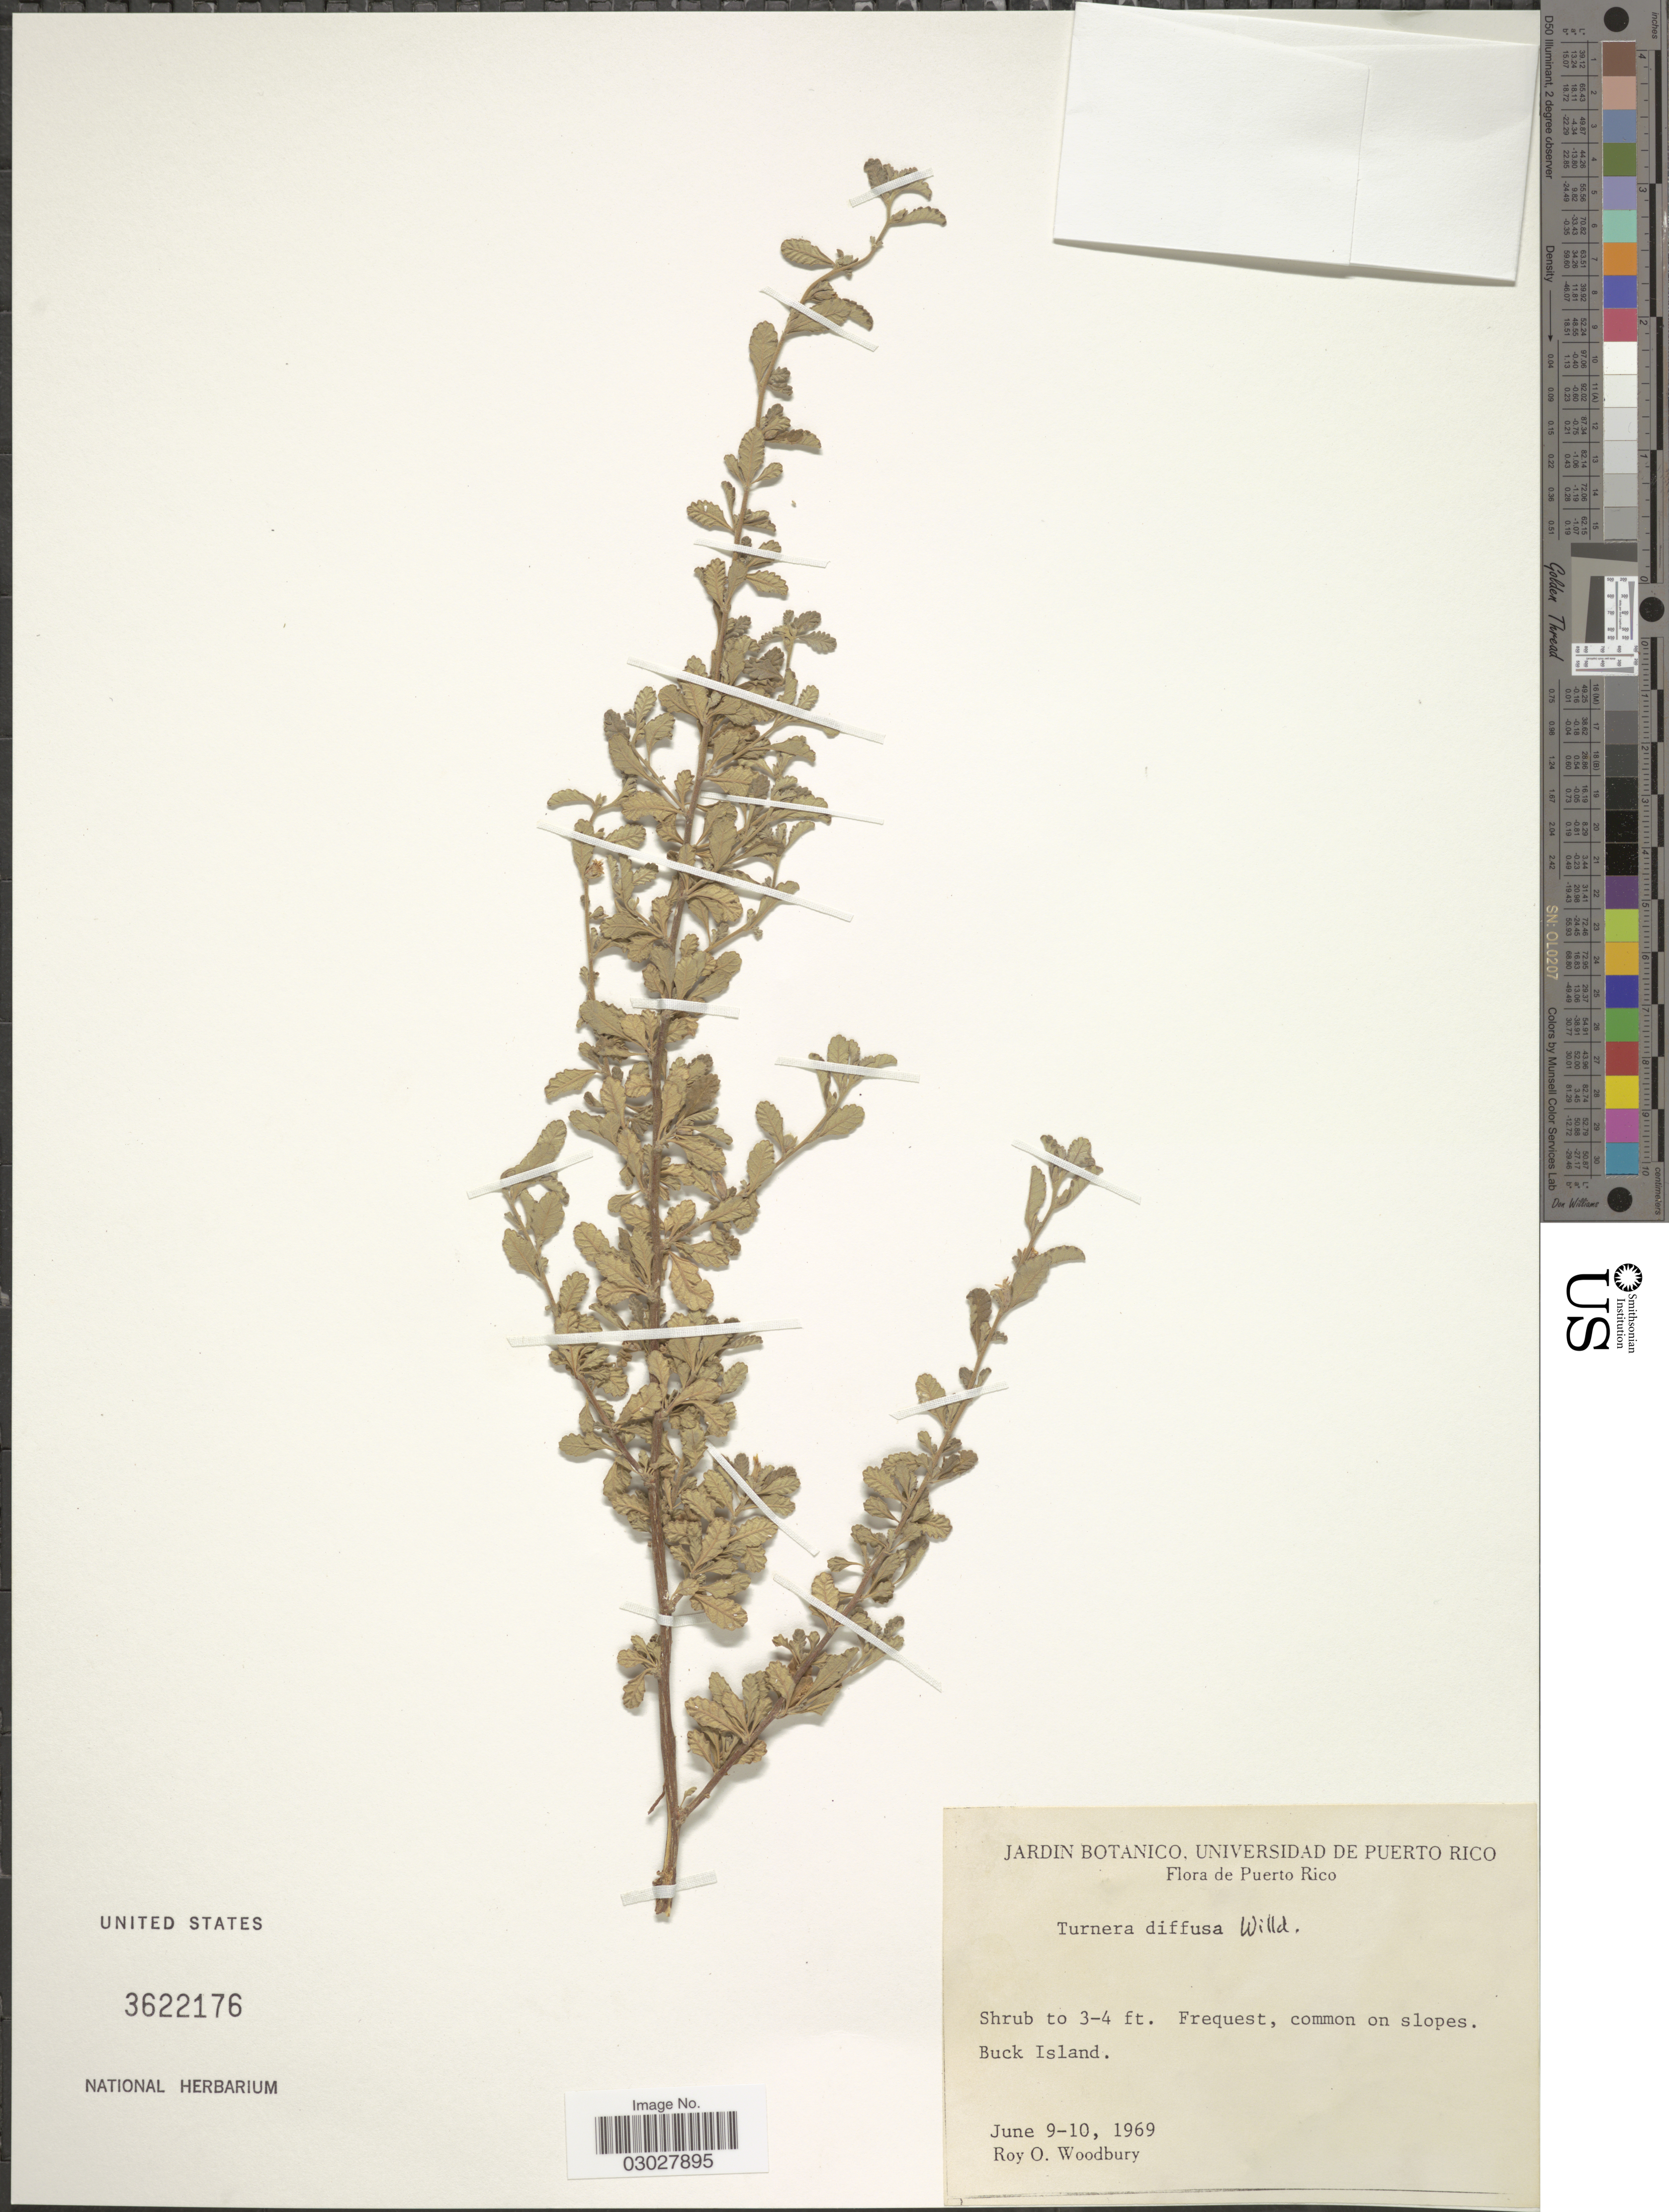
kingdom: Plantae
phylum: Tracheophyta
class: Magnoliopsida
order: Malpighiales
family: Turneraceae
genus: Turnera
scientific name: Turnera diffusa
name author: Willd. ex Schult.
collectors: R. Woodbury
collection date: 1969-06-09/1969-06-10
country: Puerto Rico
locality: Buck Island.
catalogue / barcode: US 3622176